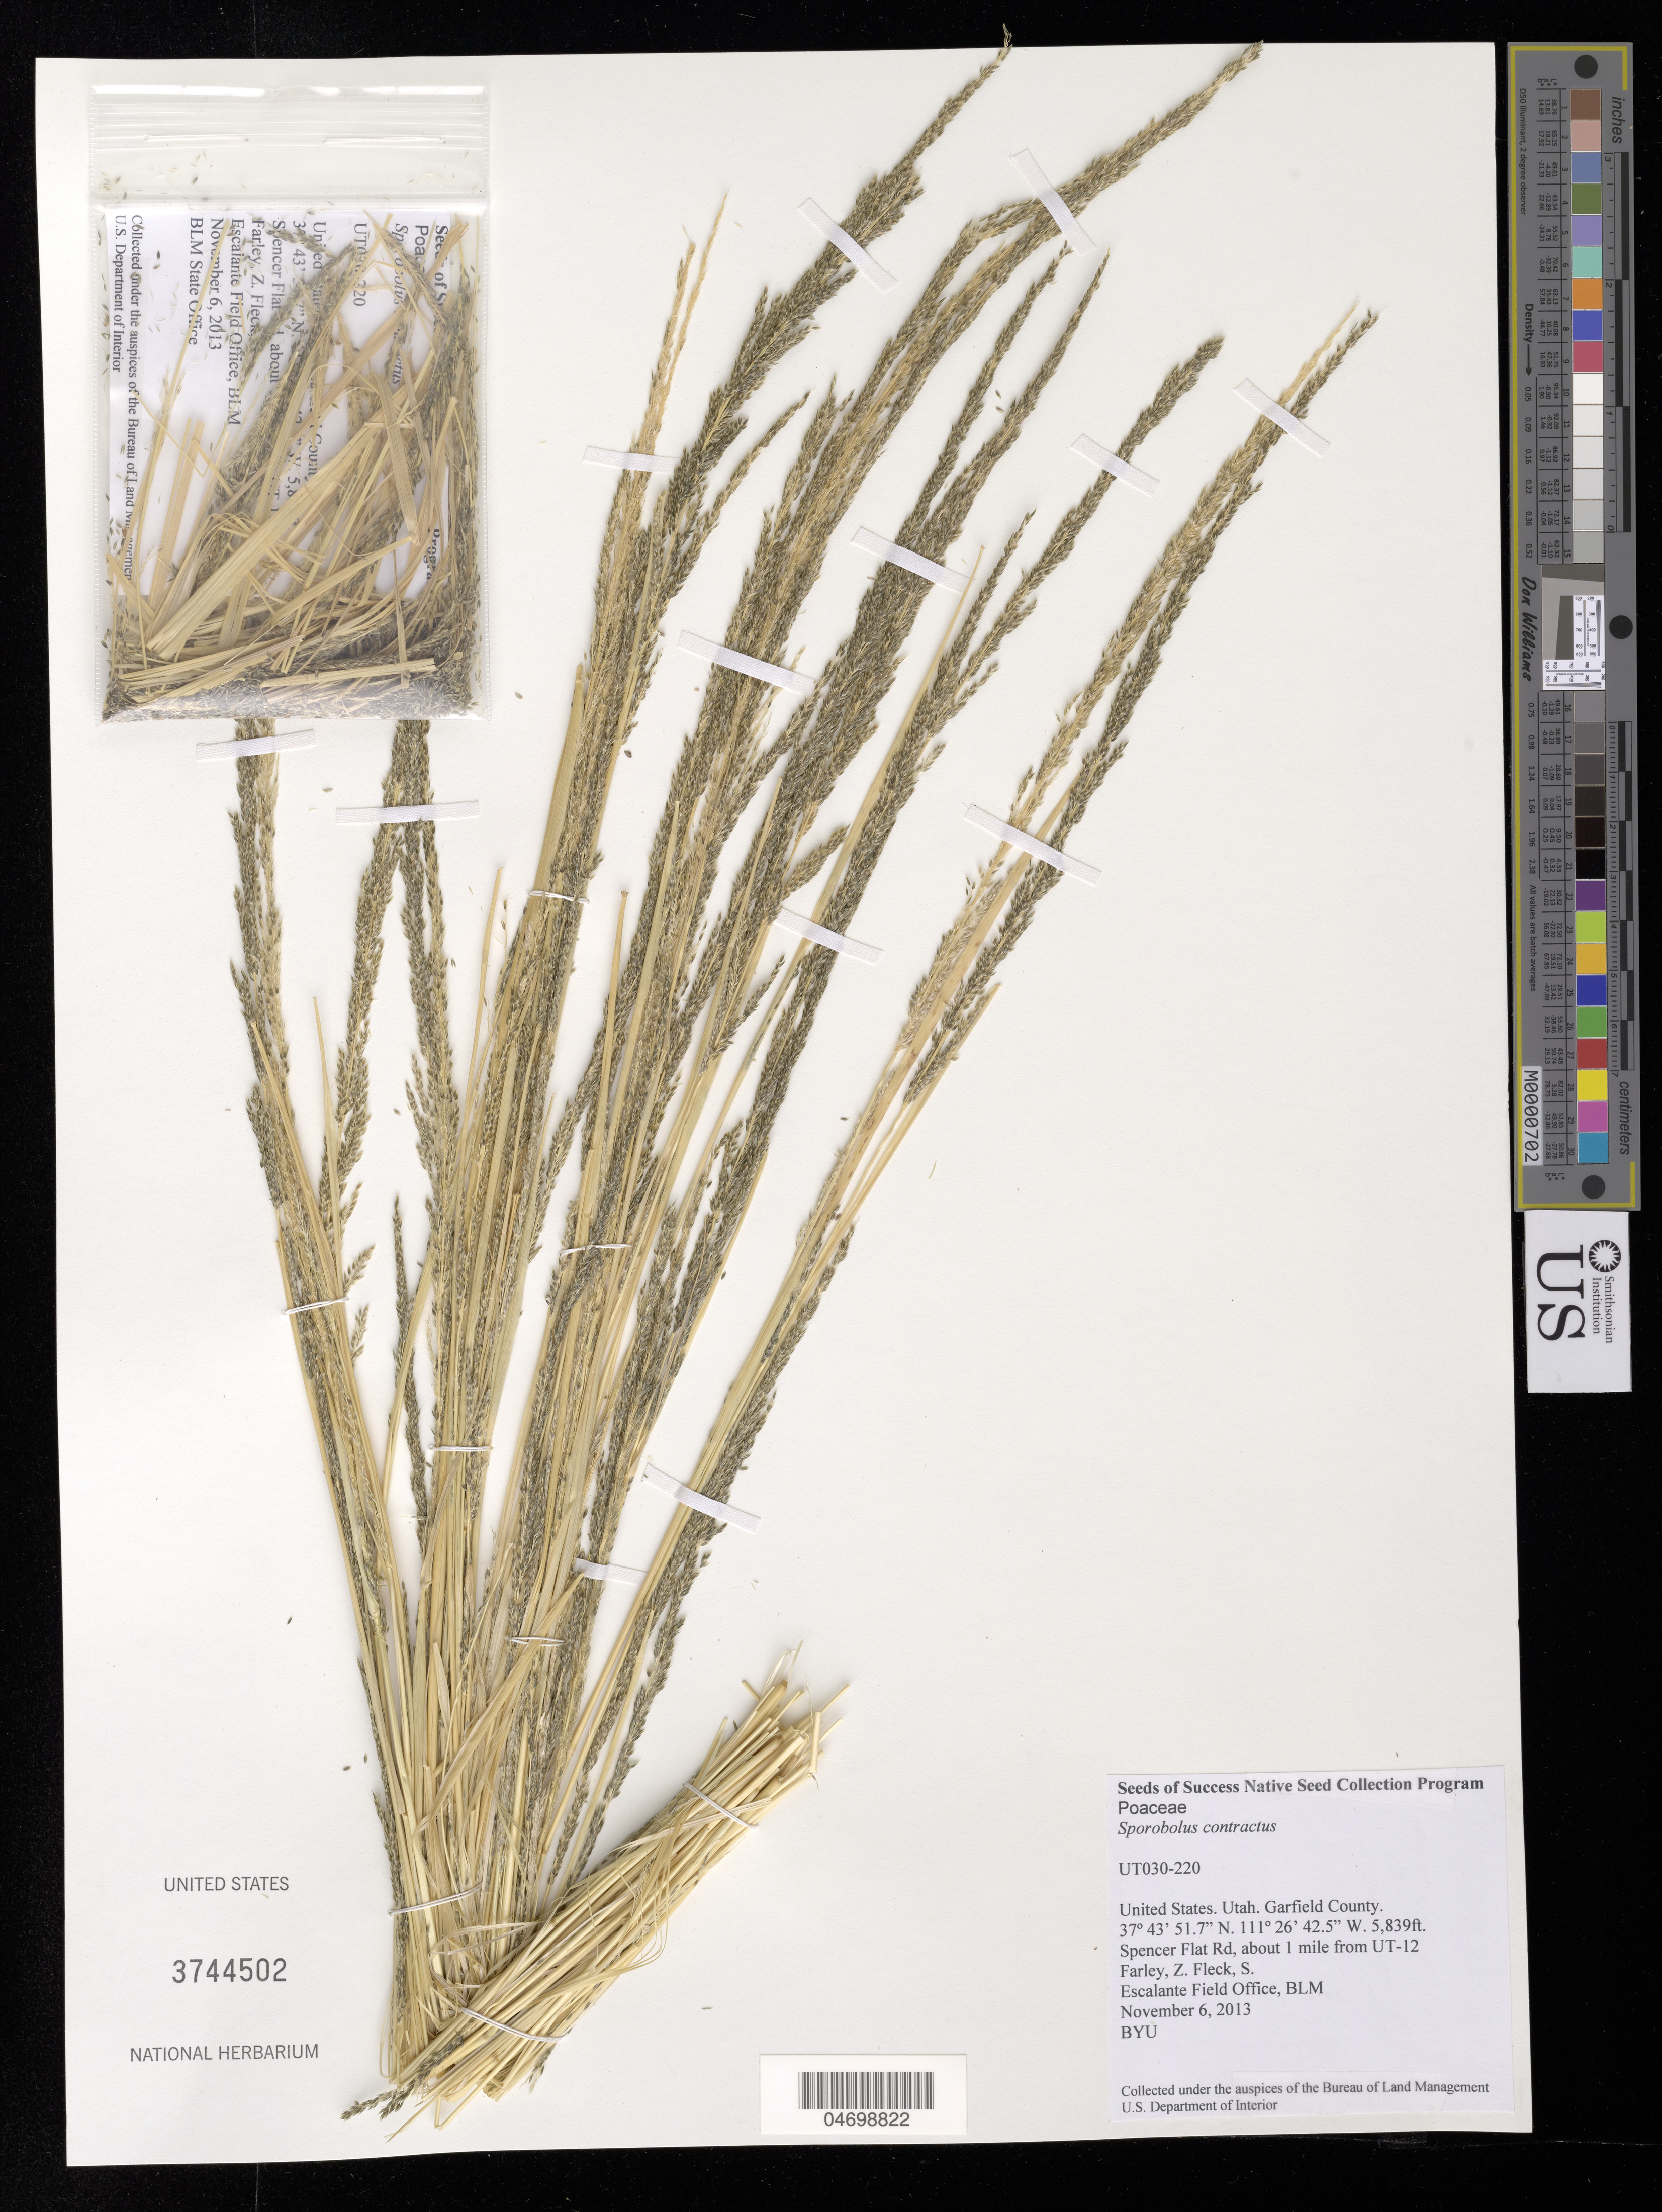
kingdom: Plantae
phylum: Tracheophyta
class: Liliopsida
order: Poales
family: Poaceae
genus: Sporobolus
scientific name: Sporobolus contractus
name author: Hitchc.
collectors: Z. Farley & S. Fleck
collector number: UT030-220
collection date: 2013-11-06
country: United States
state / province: Utah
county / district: Garfield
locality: Spencer Flat Rd., 1 mi. from UT-12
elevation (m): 1780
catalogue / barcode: US 3744502